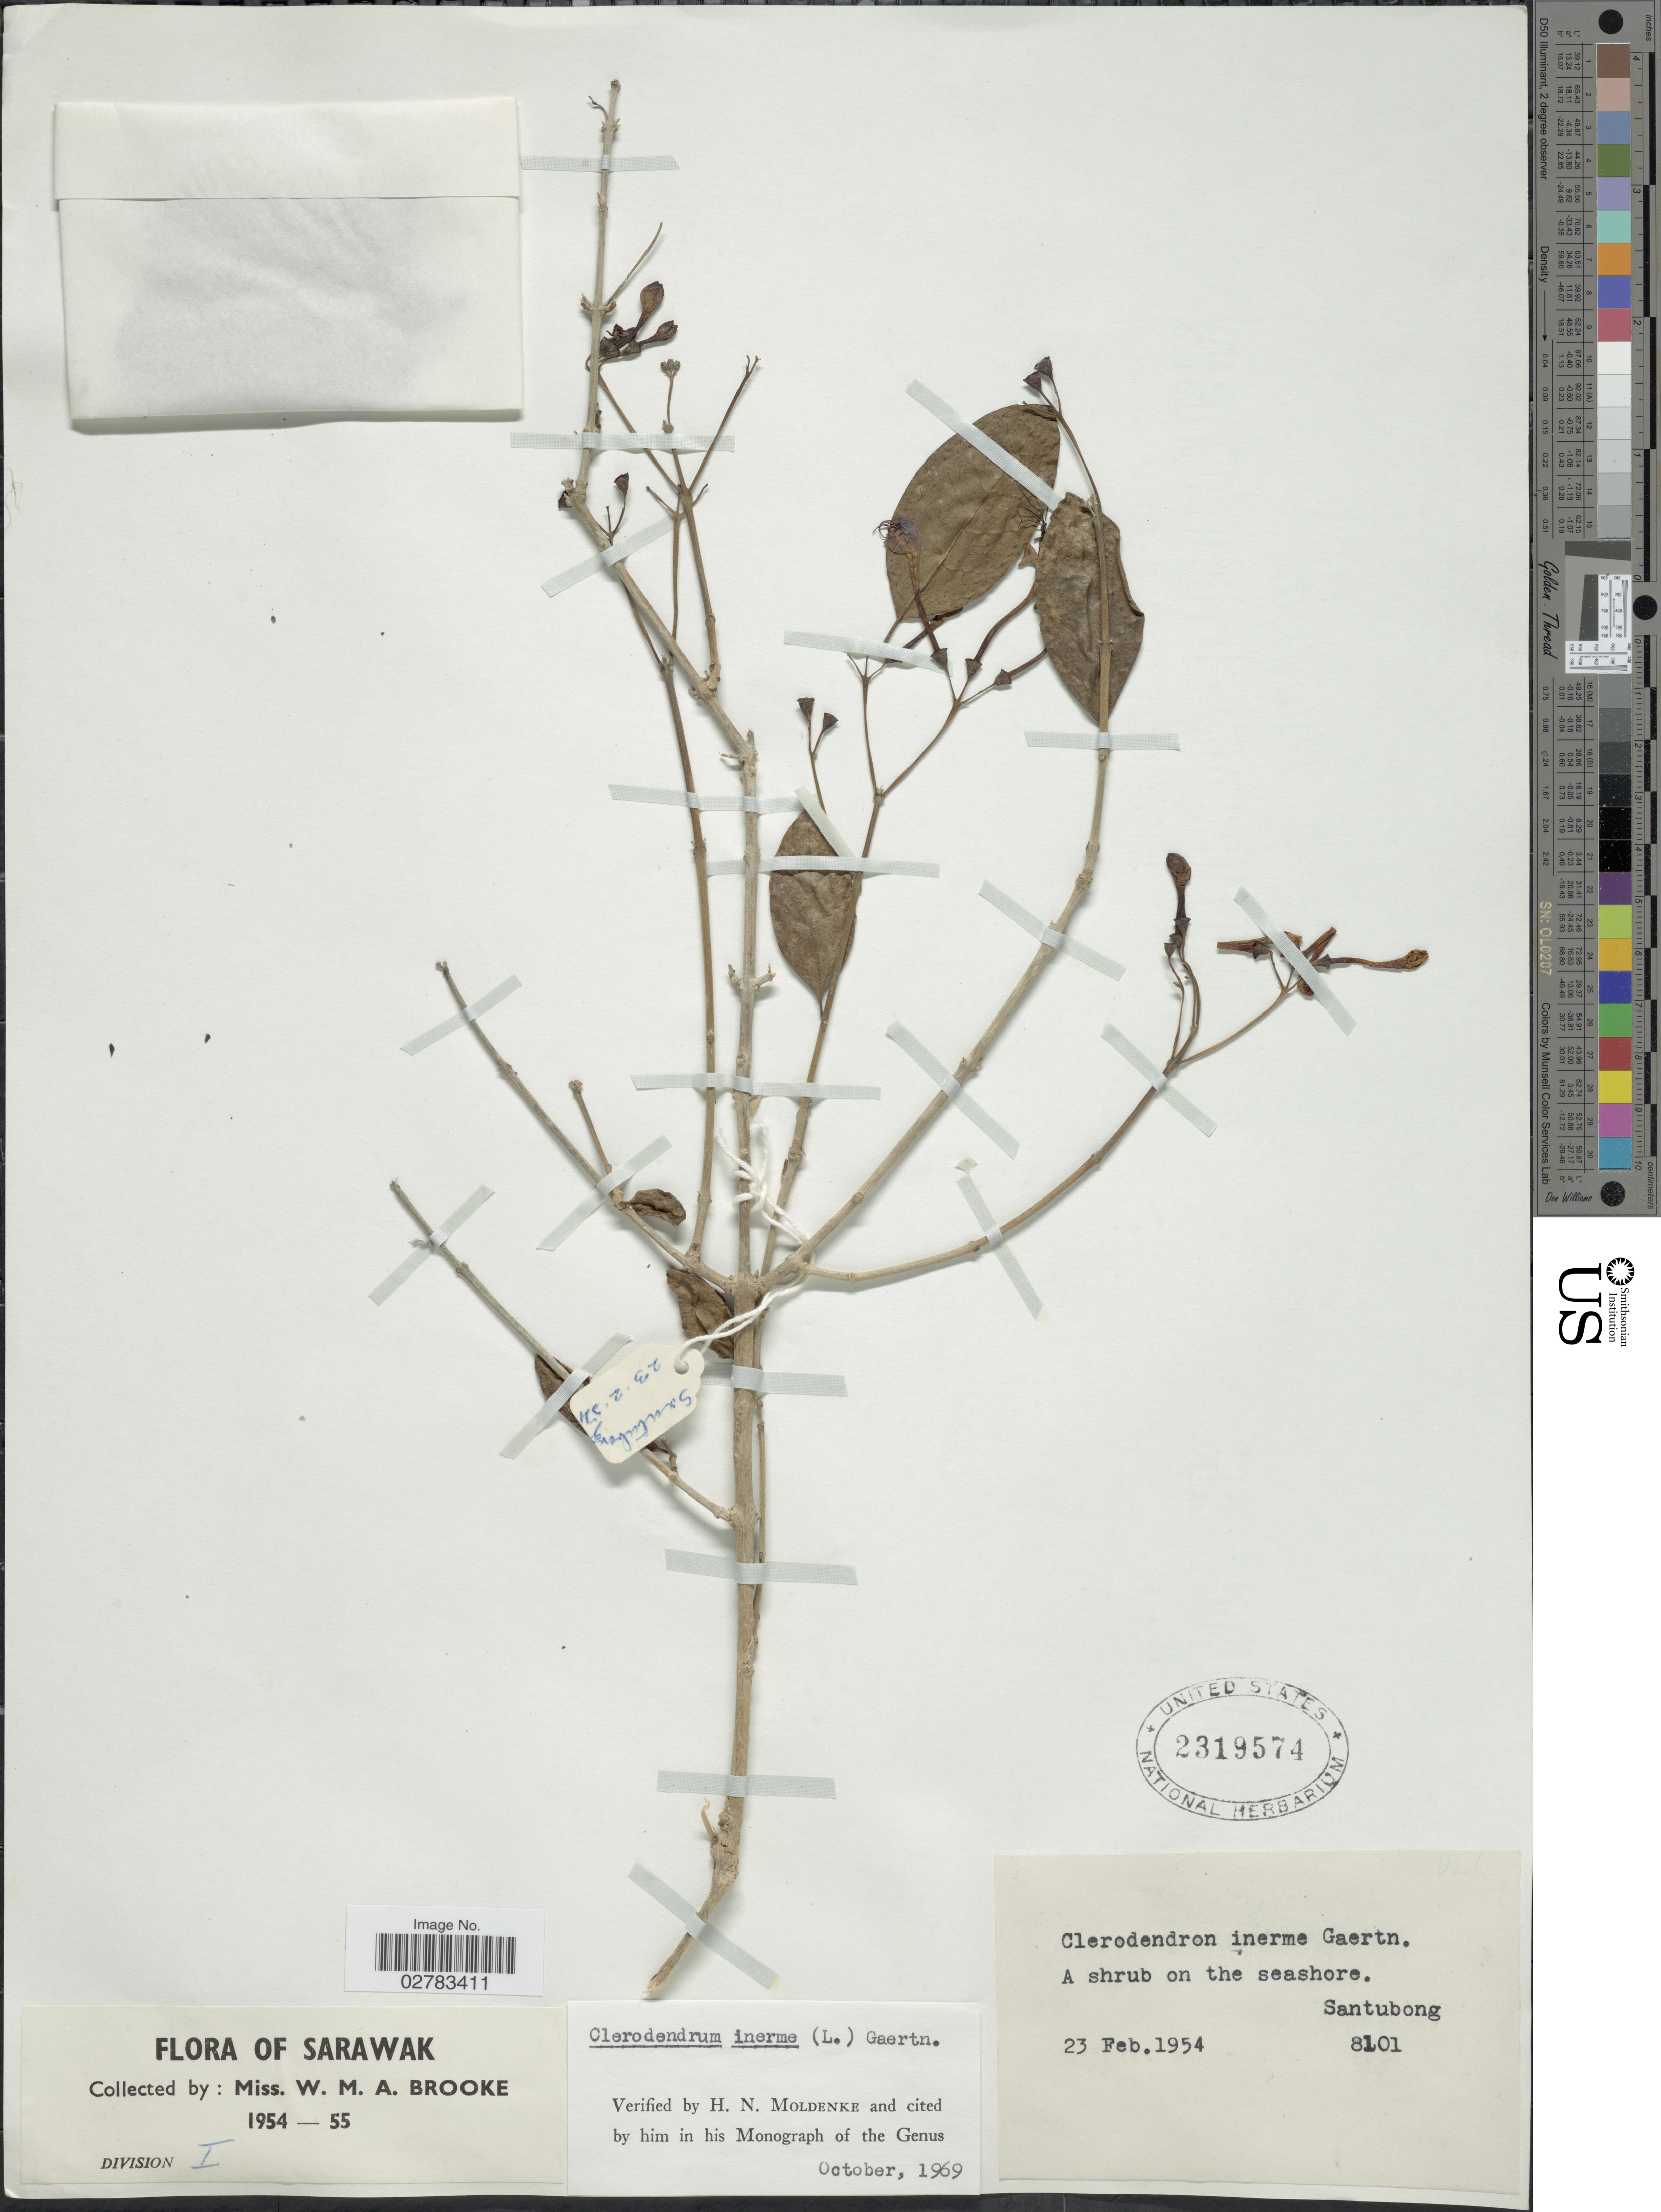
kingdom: Plantae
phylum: Tracheophyta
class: Magnoliopsida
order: Lamiales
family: Lamiaceae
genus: Clerodendrum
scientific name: Clerodendrum inerme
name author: (L.) Gaertn.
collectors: W. Brooke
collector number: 8101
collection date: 1954-02-23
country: Malaysia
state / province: Sarawak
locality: Santubong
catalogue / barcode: US 2319574